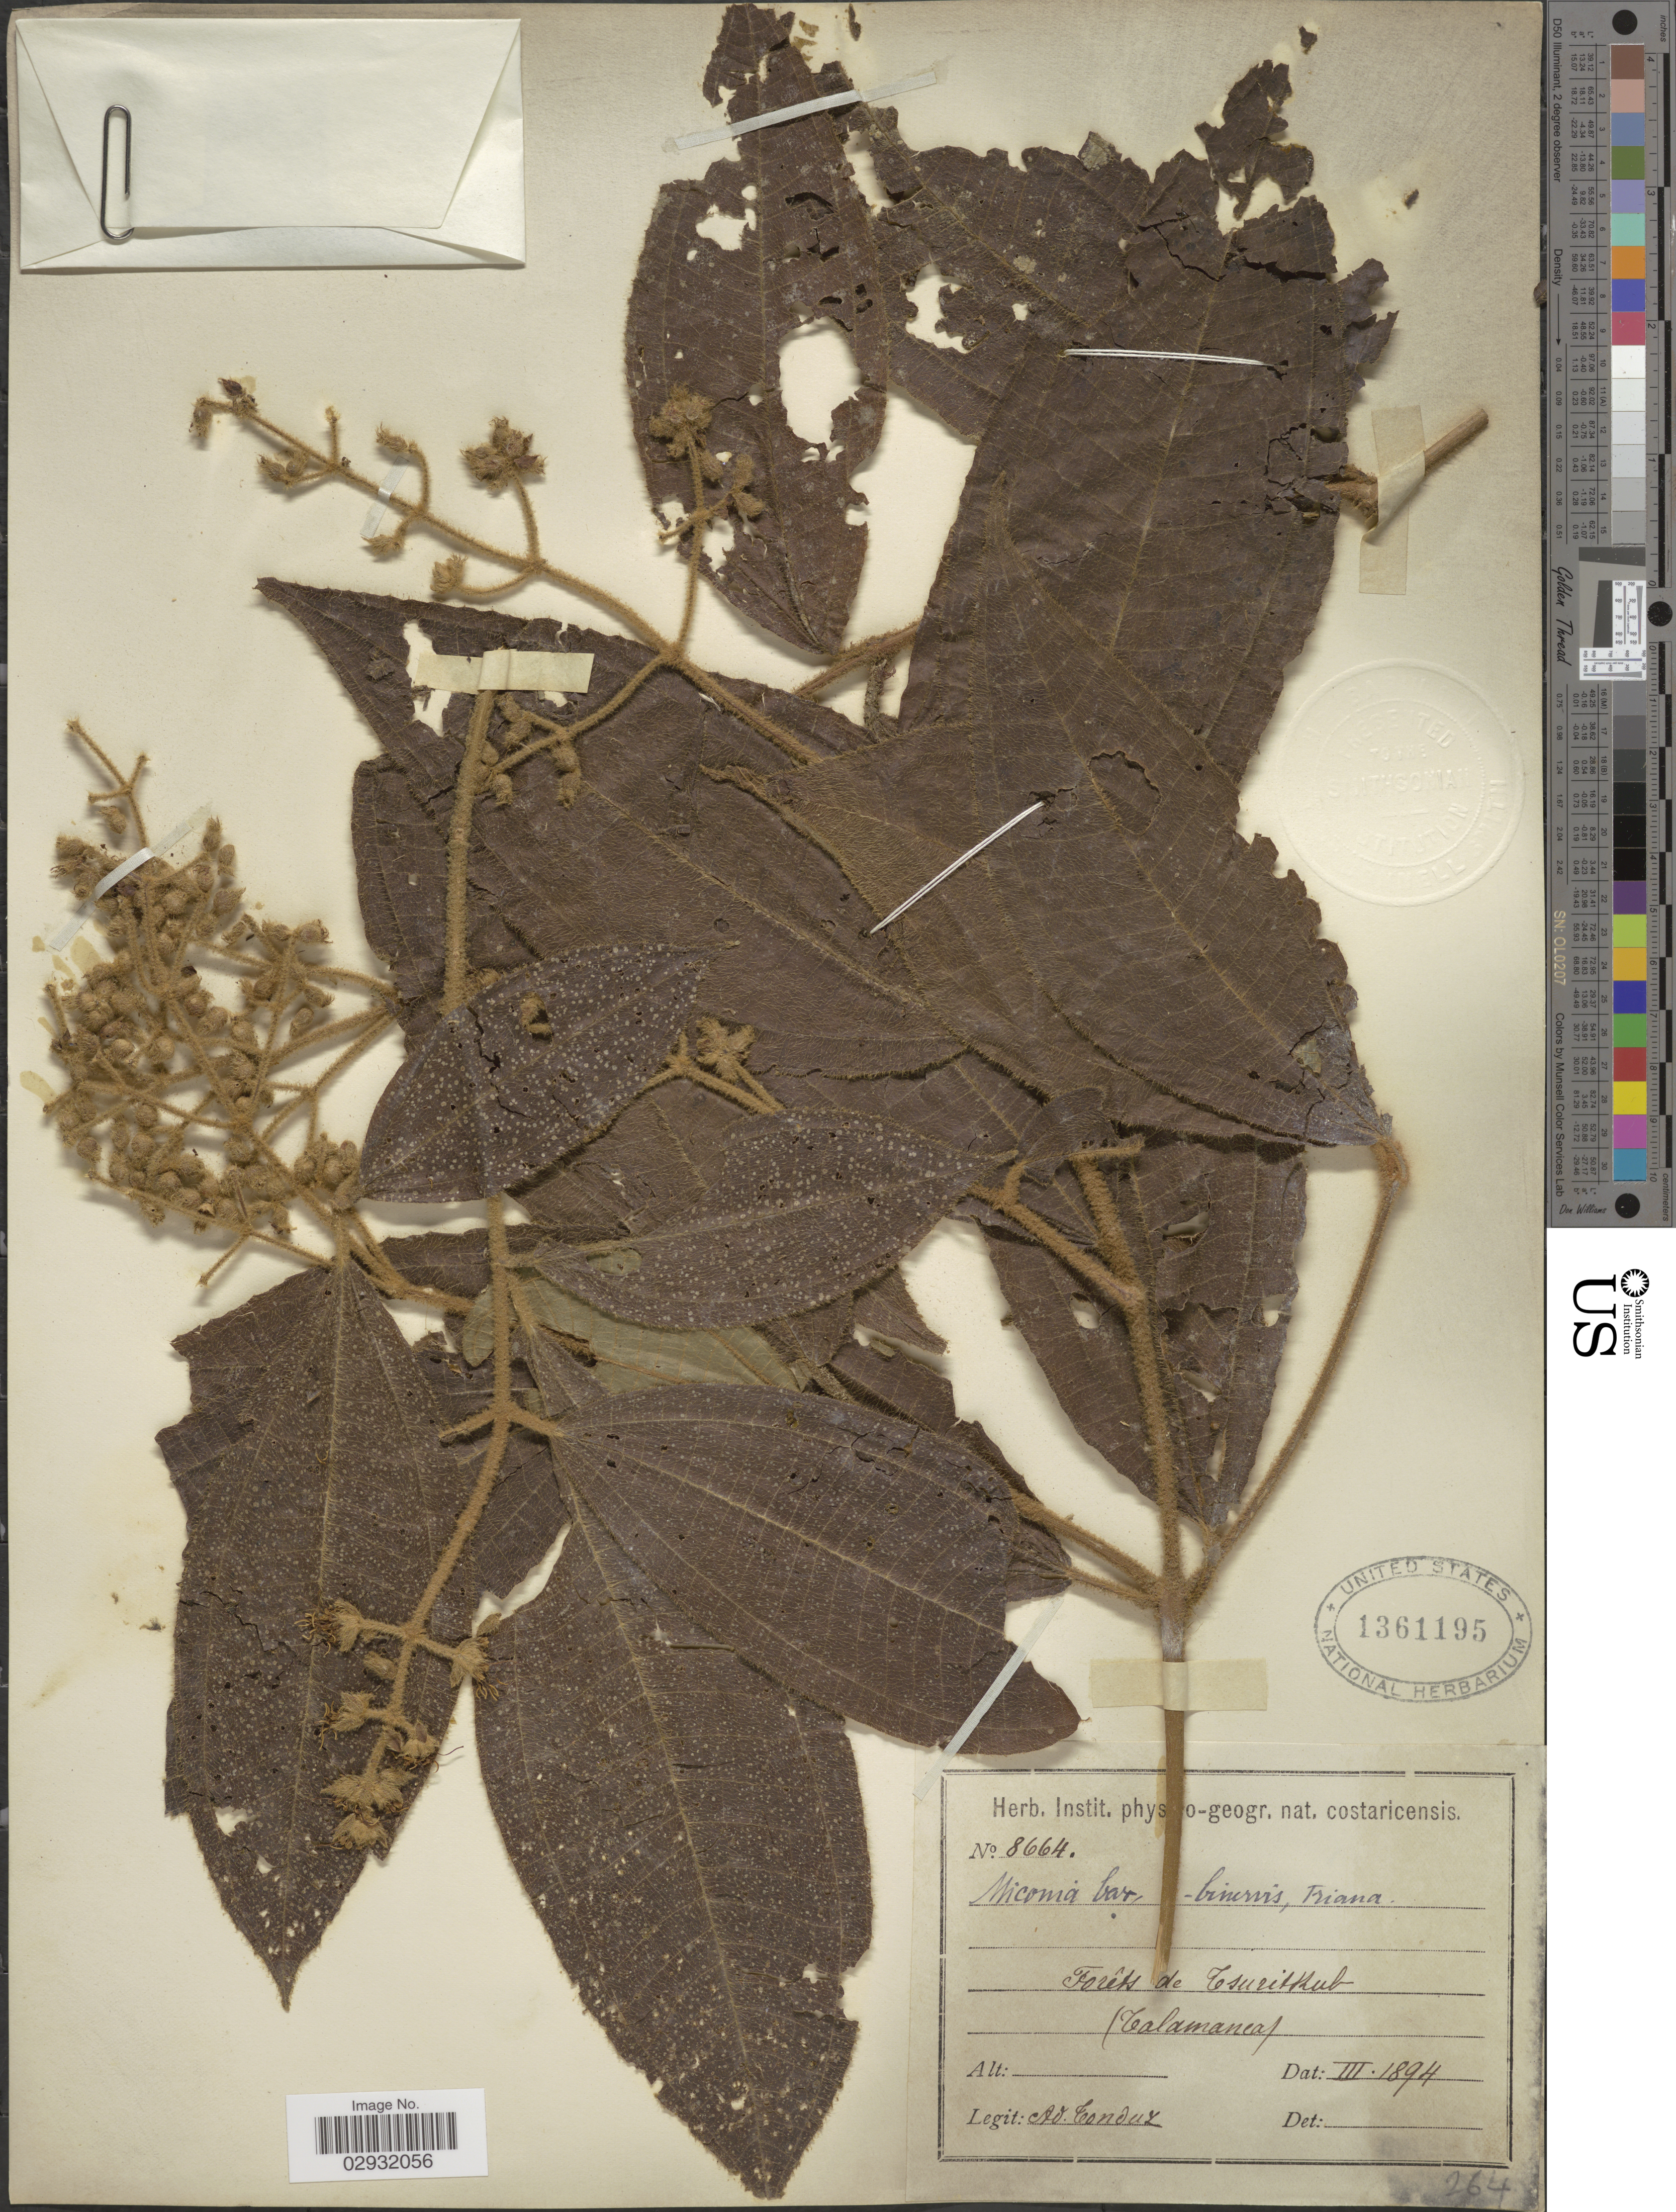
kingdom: Plantae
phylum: Tracheophyta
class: Magnoliopsida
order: Myrtales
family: Melastomataceae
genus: Miconia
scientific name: Miconia barbinervis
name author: (Benth.) Triana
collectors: A. Tonduz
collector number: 8664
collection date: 1894-03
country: Costa Rica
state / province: Limón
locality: Forêts de Tsuritkub (Talamanca).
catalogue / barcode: US 1361195